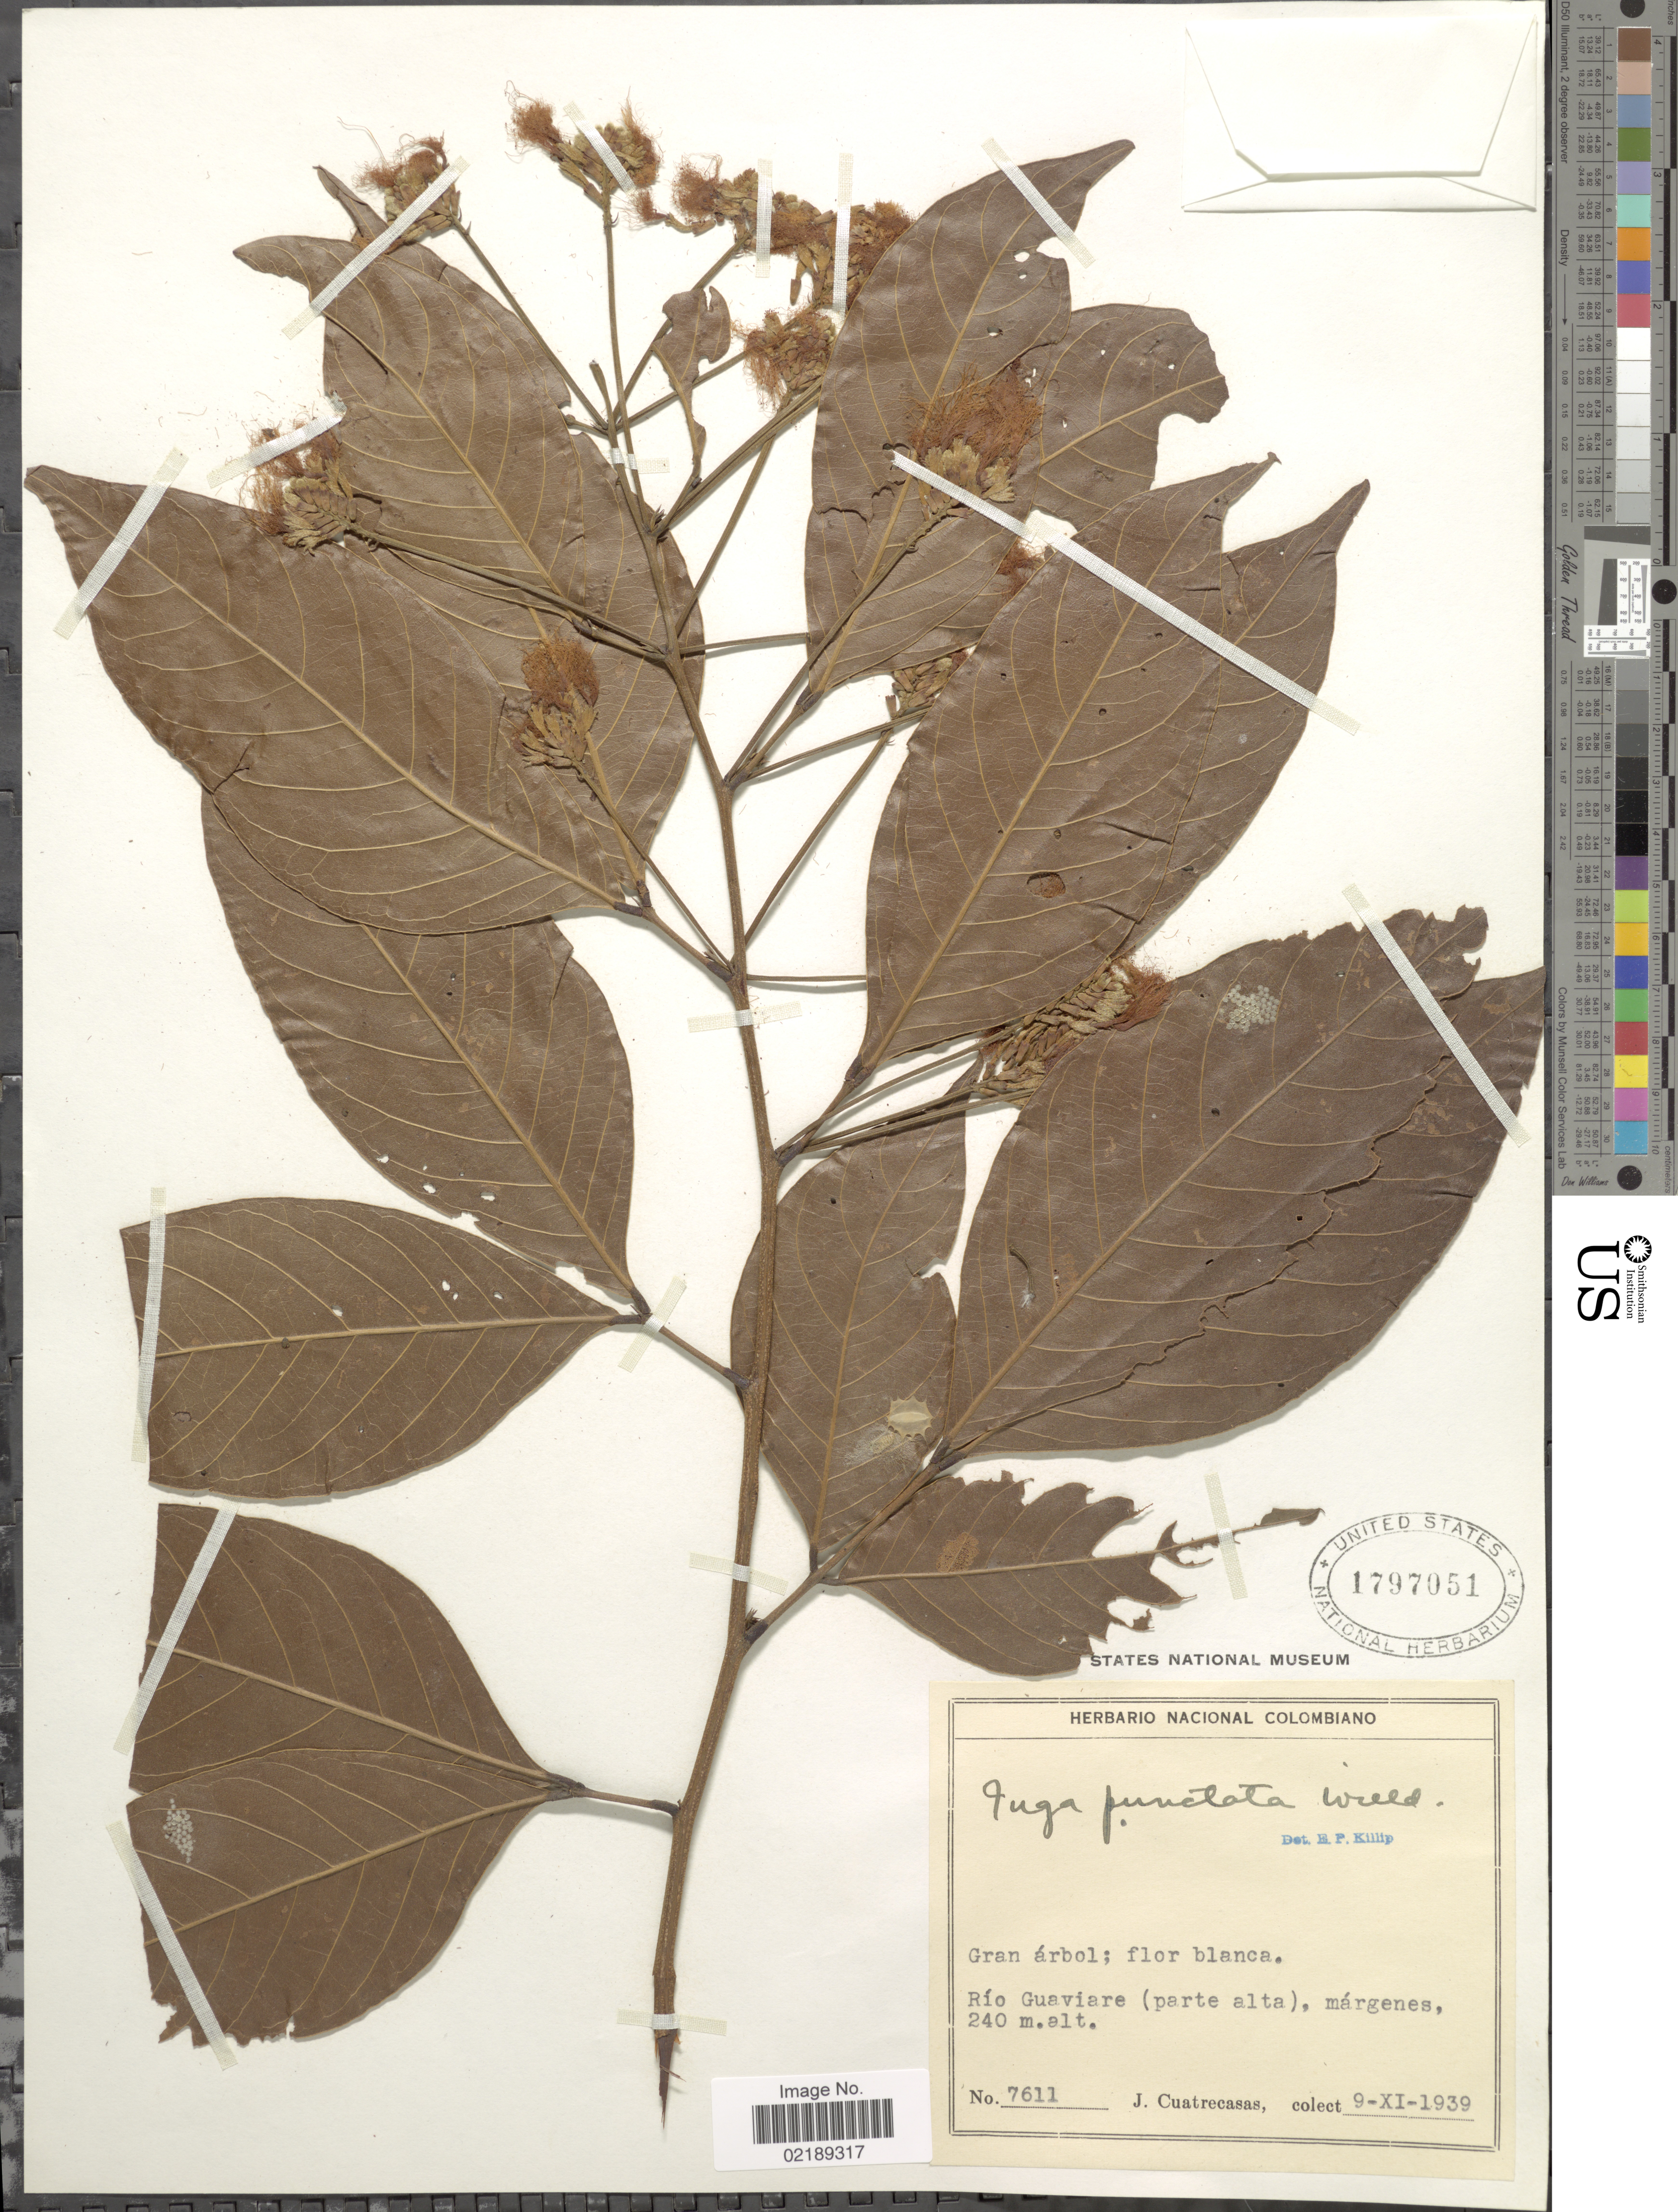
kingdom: Plantae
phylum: Tracheophyta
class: Magnoliopsida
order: Fabales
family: Fabaceae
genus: Inga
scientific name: Inga punctata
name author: Willd.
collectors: J. Cuatrecasas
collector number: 7611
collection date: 1939-11-09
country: Colombia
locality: Rio Guaviare (parte alta), margenes.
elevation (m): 240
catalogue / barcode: US 1797051